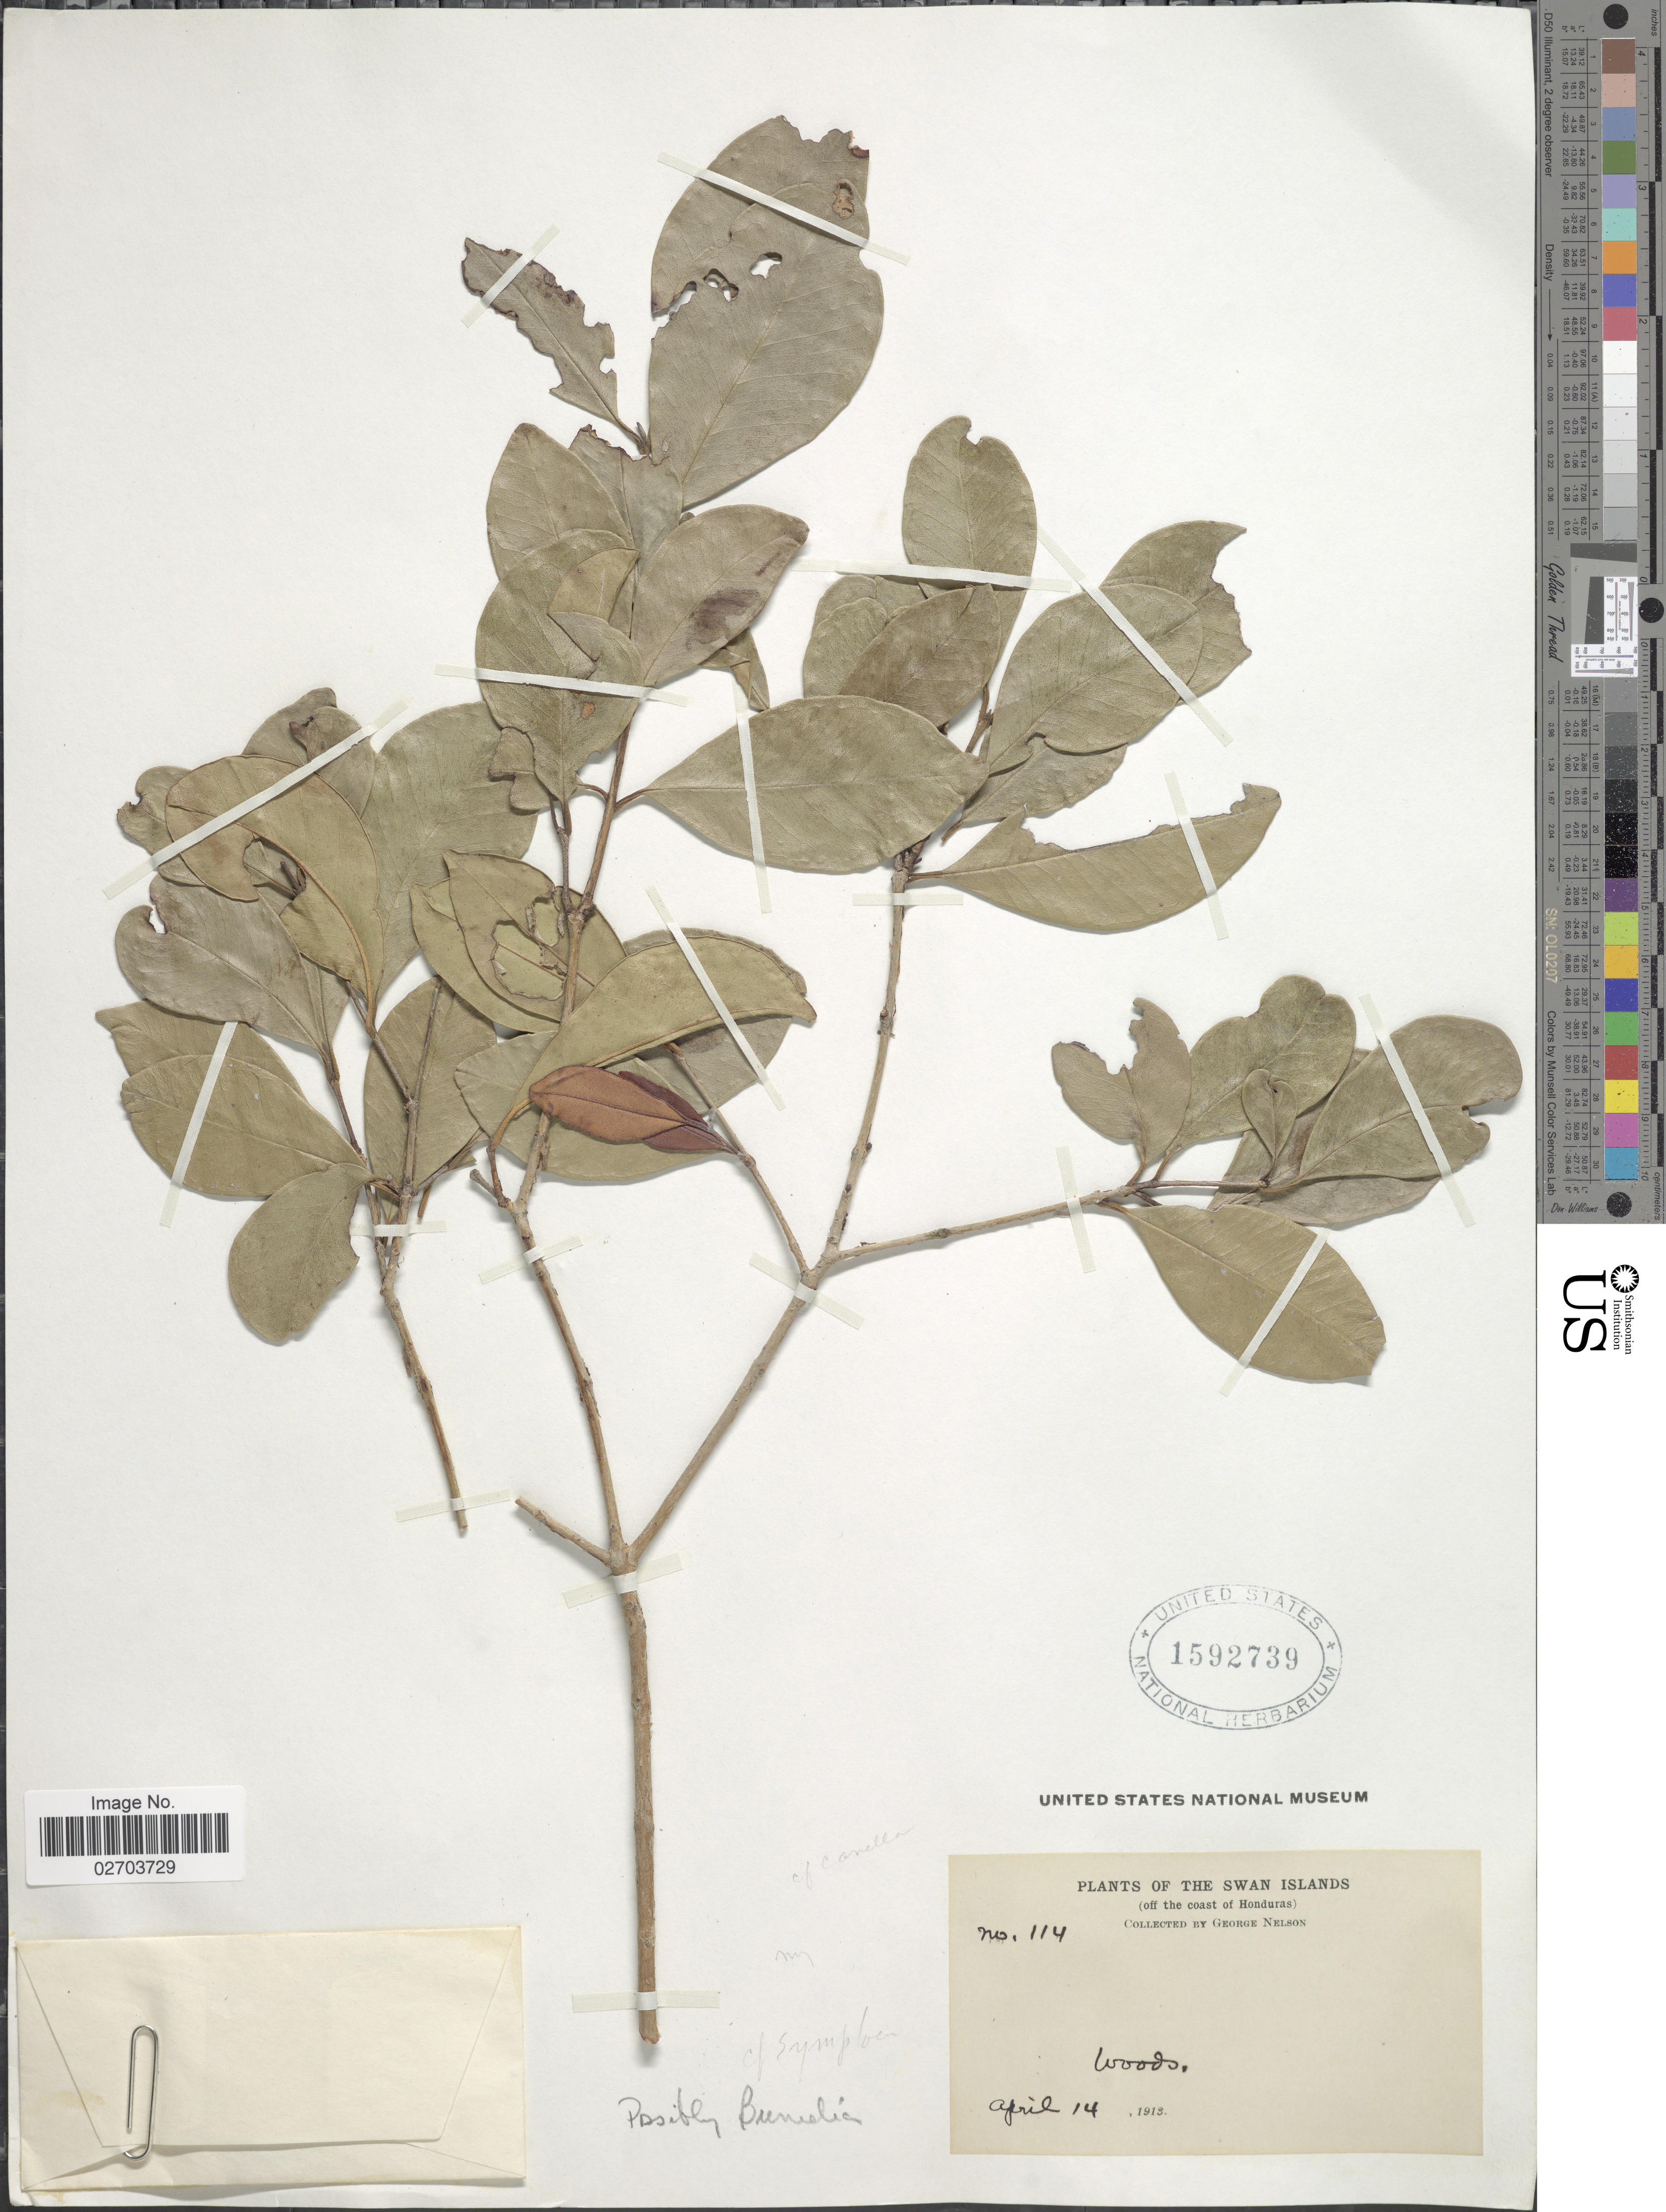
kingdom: Plantae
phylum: Tracheophyta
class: Magnoliopsida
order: Ericales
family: Sapotaceae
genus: Sideroxylon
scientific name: Sideroxylon sp.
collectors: G. Nelson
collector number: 114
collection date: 1913-04-14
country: Honduras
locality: The Swan Islands (off the coast of Honduras), woods.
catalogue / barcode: US 1592739